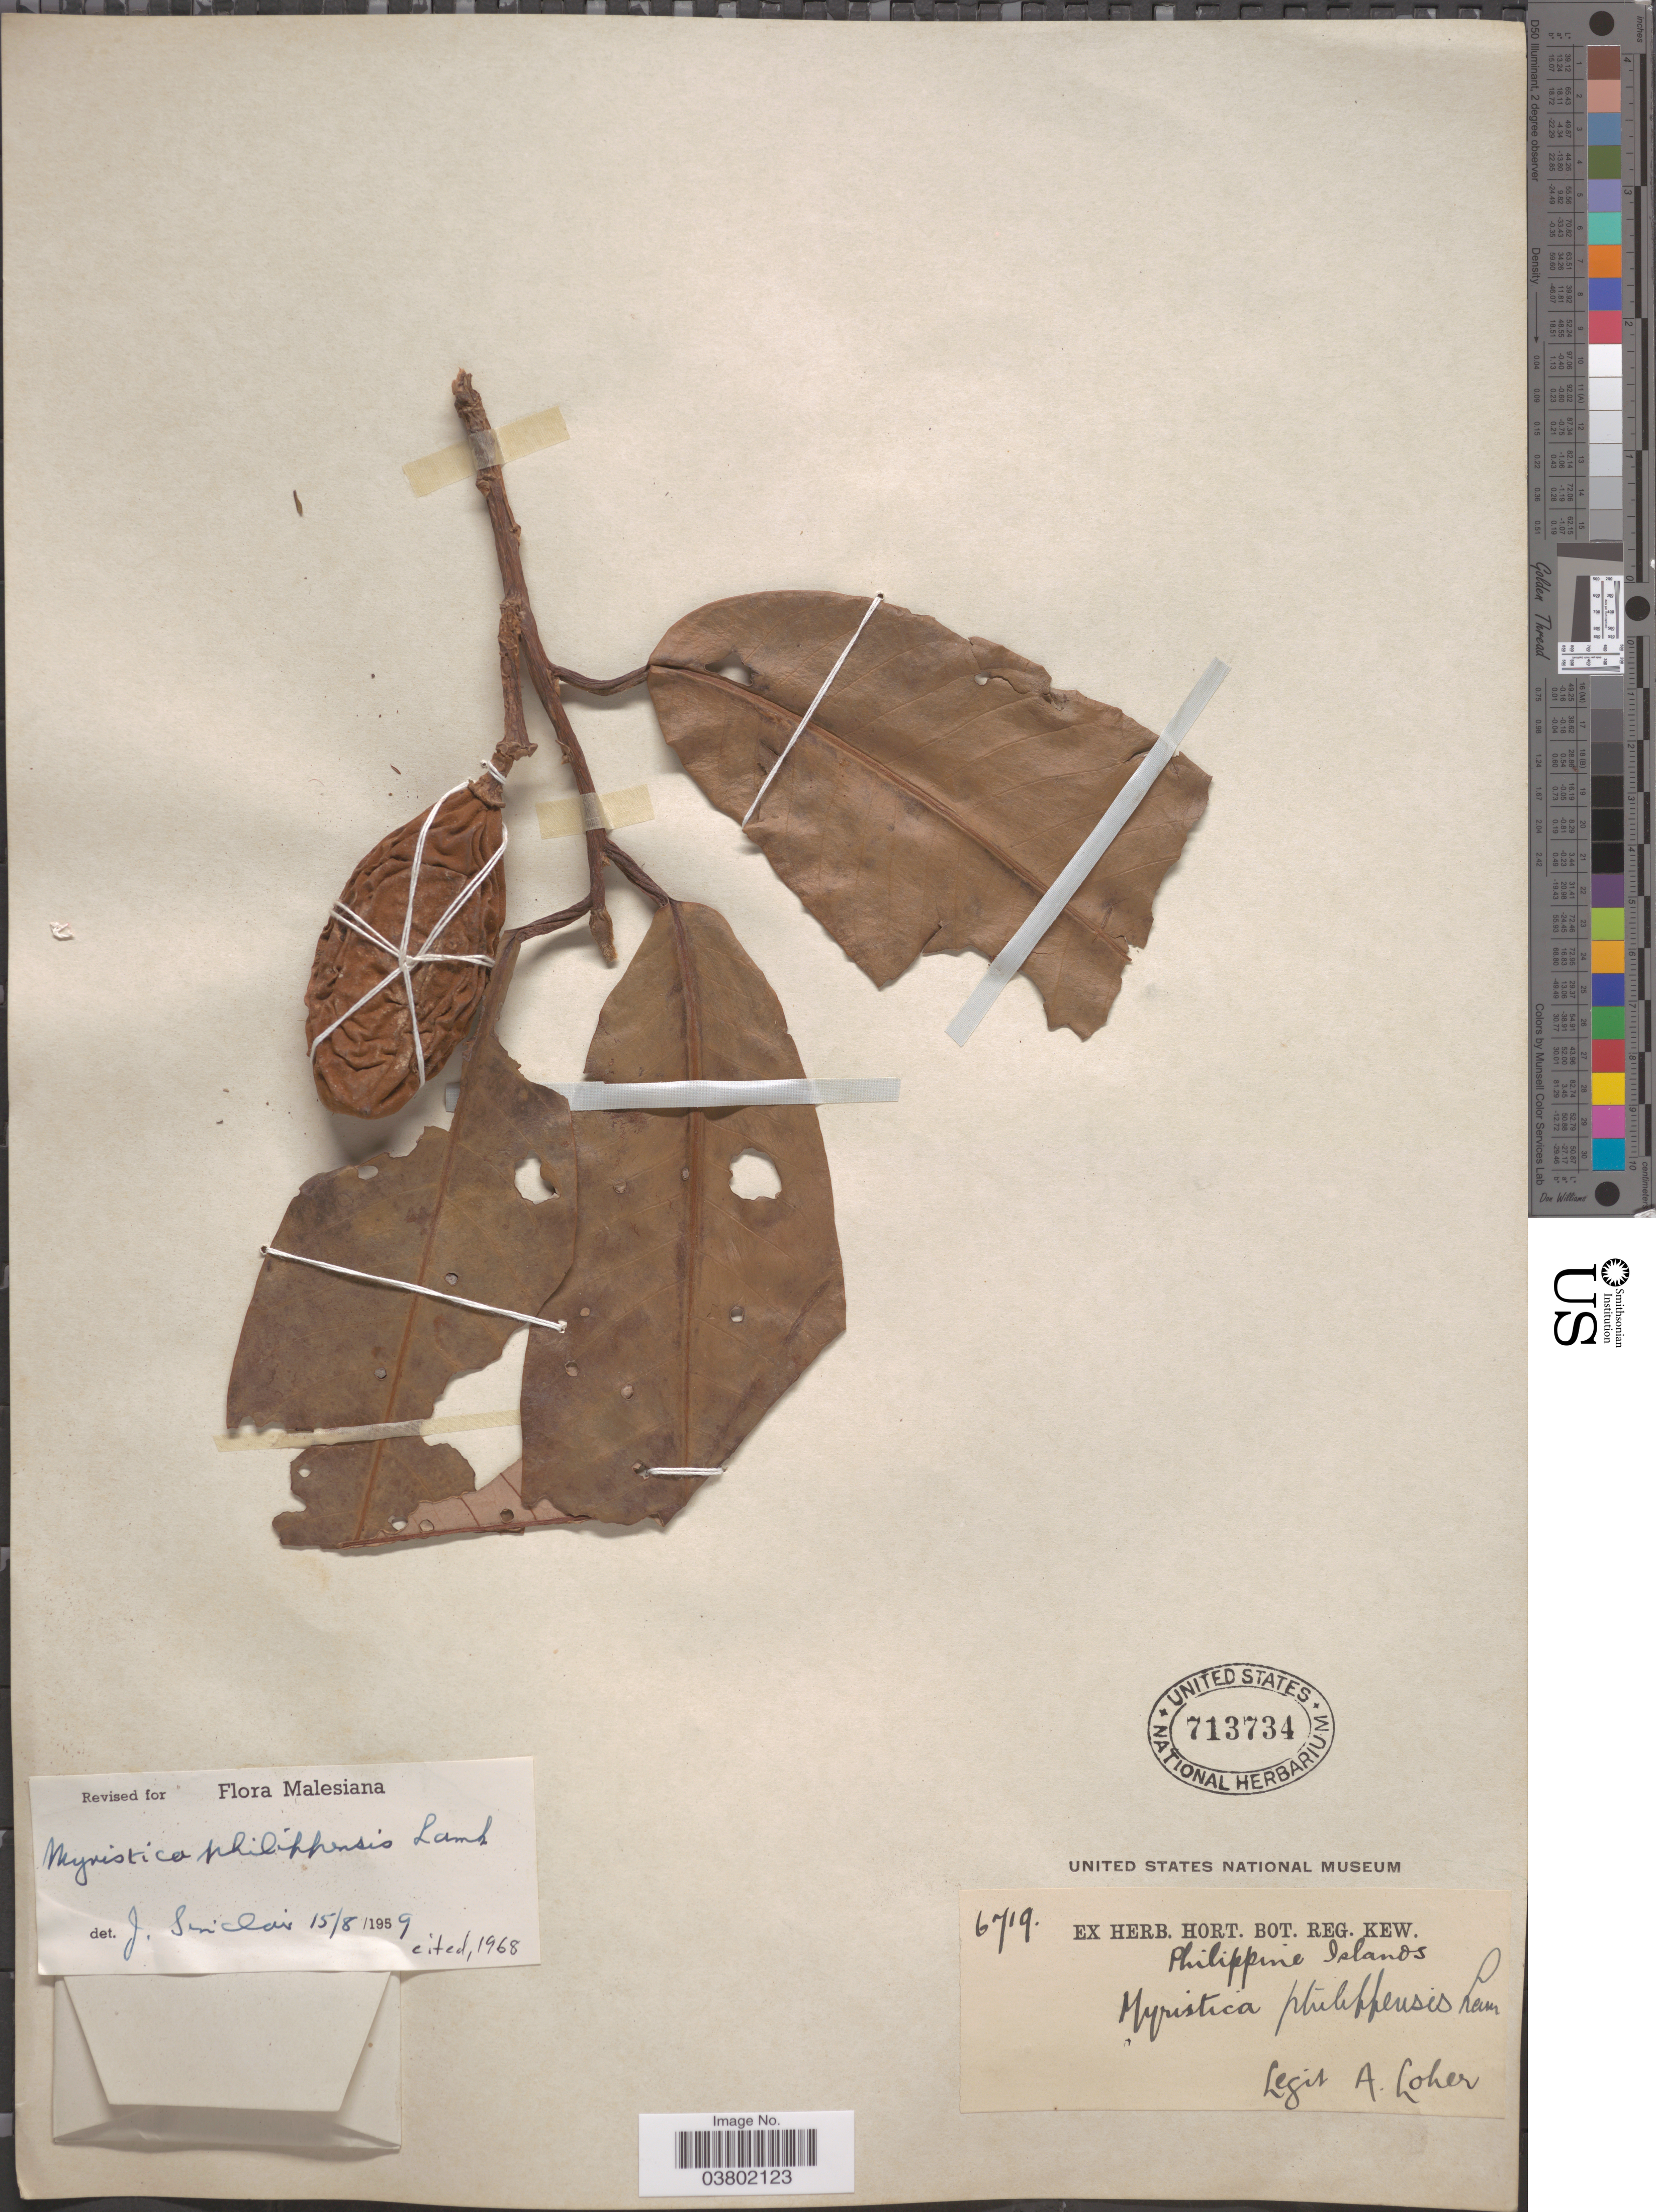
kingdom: Plantae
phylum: Tracheophyta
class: Magnoliopsida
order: Magnoliales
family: Myristicaceae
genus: Myristica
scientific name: Myristica philippensis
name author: Lam.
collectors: A. Loher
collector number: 6719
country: Philippines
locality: Phillipine Islands.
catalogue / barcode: US 713734